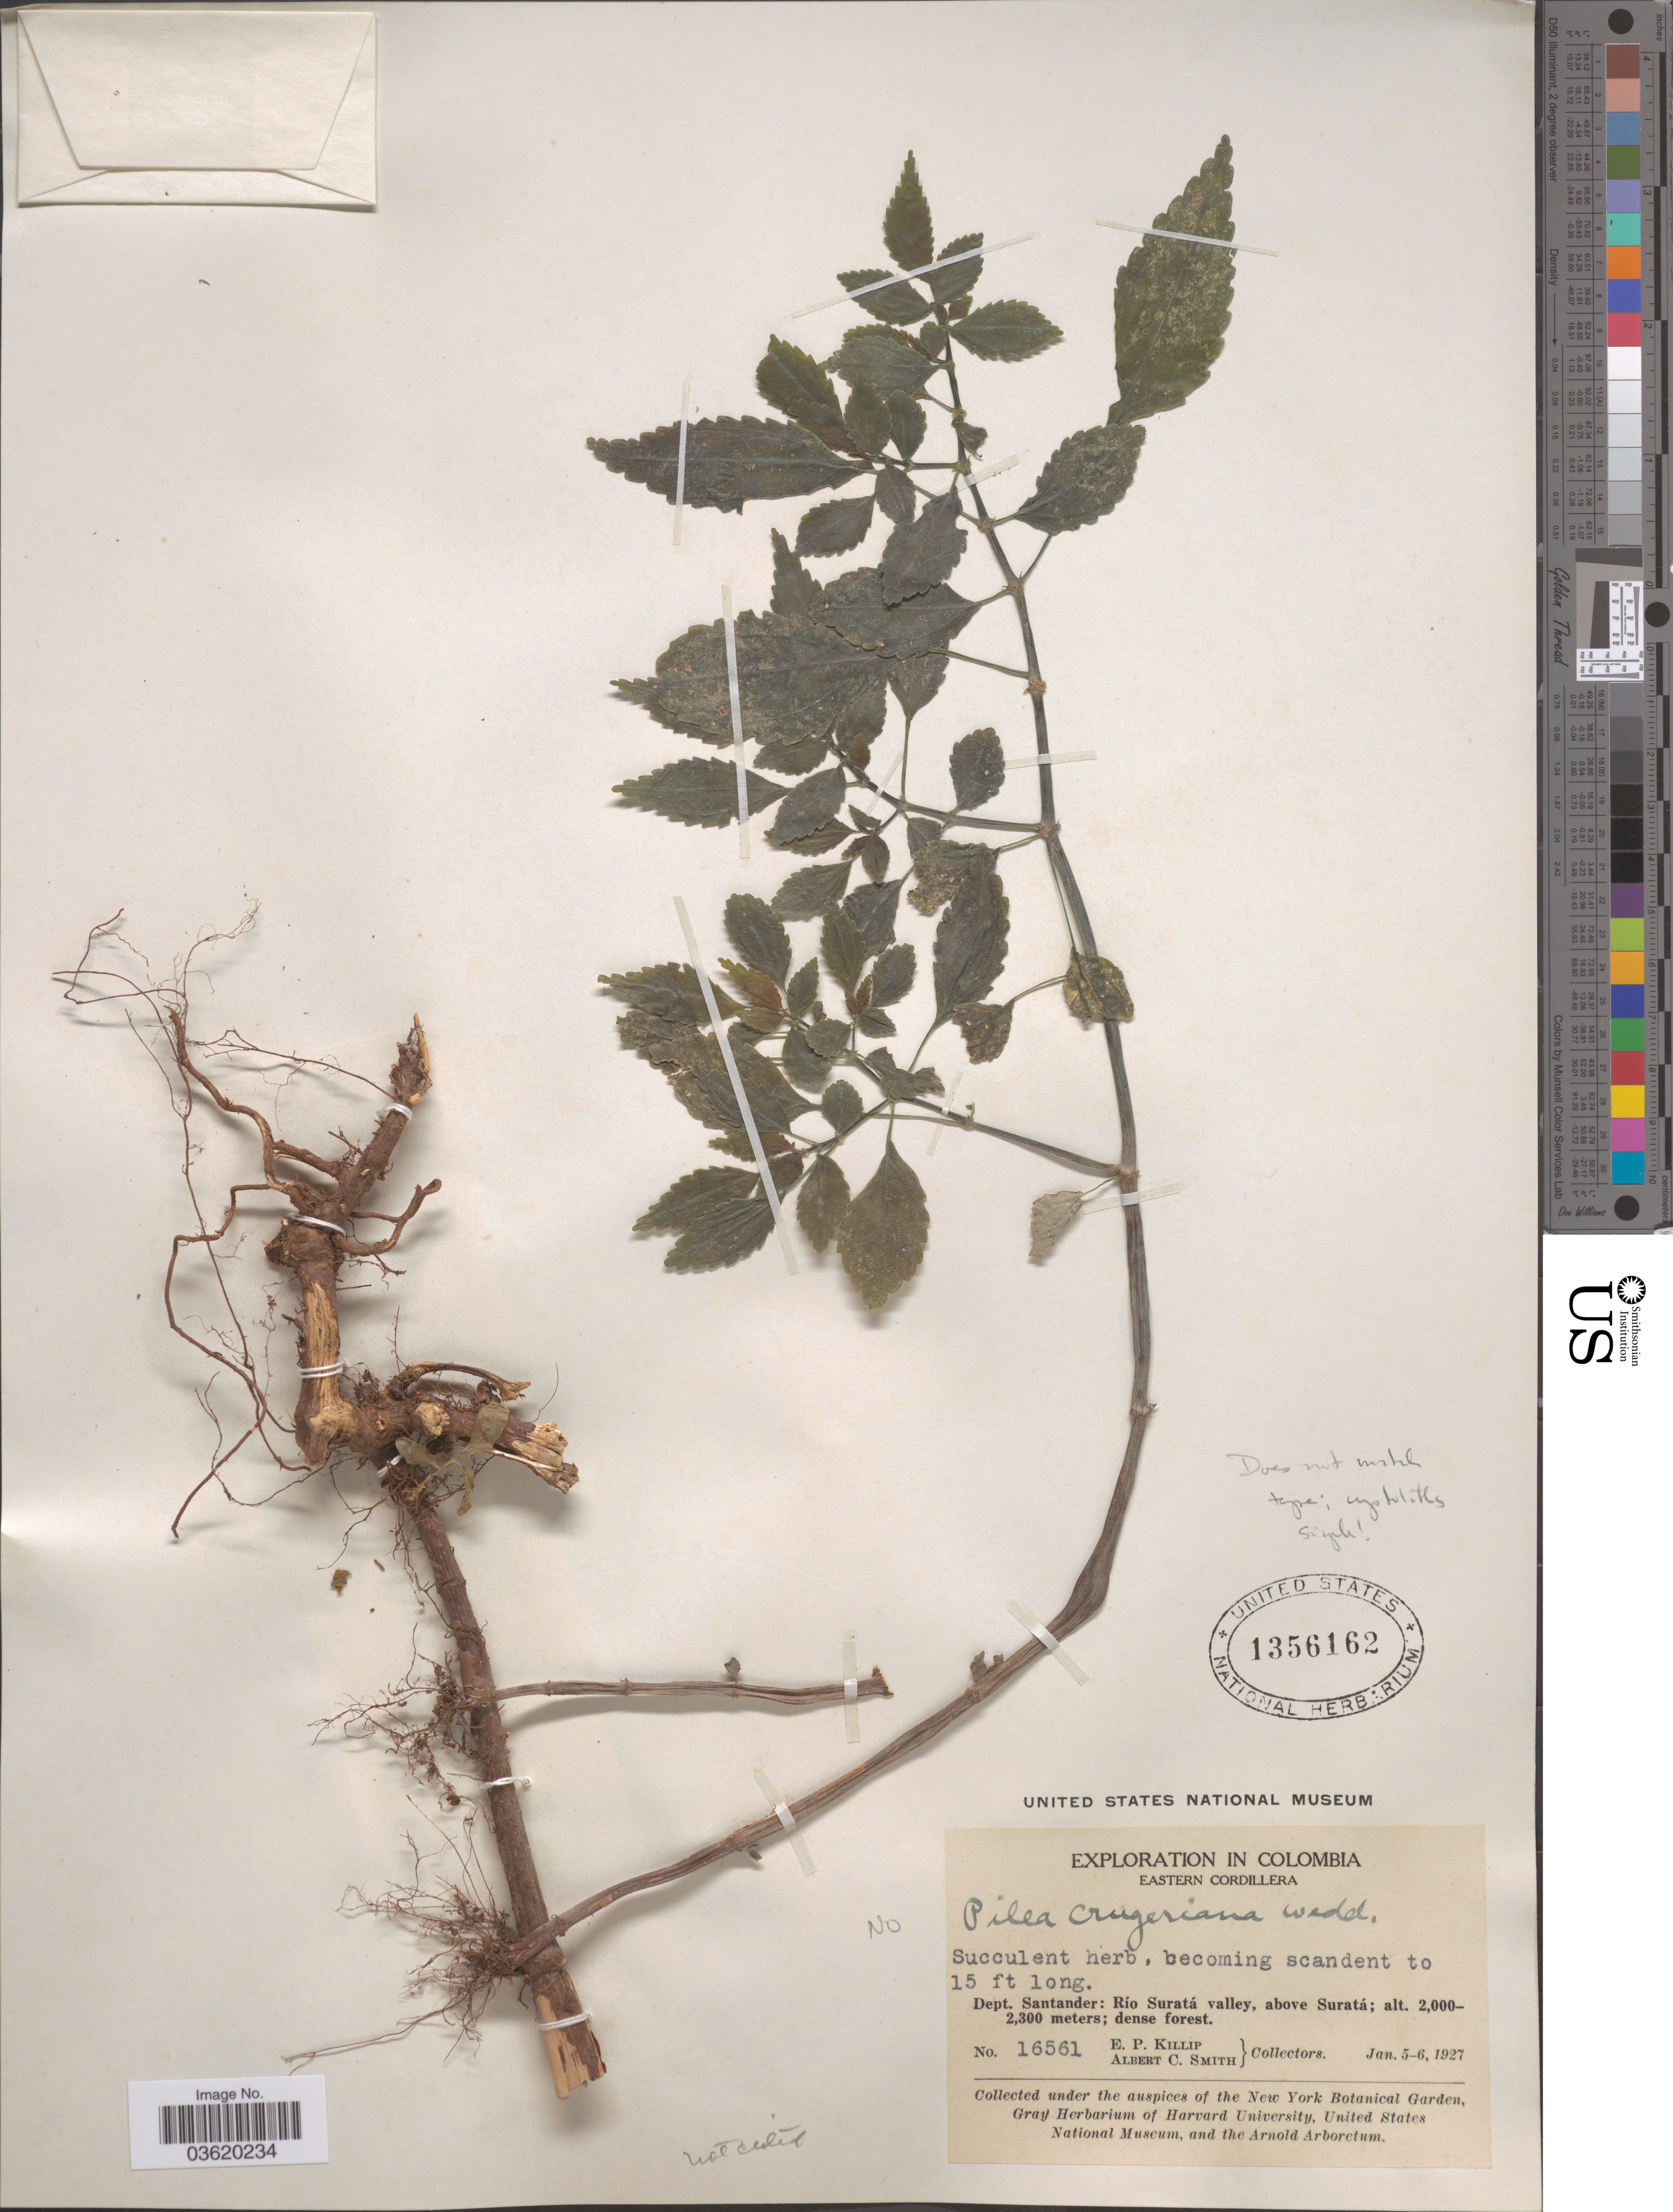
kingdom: Plantae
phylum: Tracheophyta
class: Magnoliopsida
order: Rosales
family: Urticaceae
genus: Pilea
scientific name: Pilea cruegeriana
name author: Wedd.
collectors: E. P. Killip & A. C. Smith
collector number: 16561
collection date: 1927-01-05/1927-01-06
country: Colombia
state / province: Santander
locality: Eastern Cordillera. Dept. Santander: Río Suratá valley, above Suratá.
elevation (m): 2000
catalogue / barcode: US 1356162